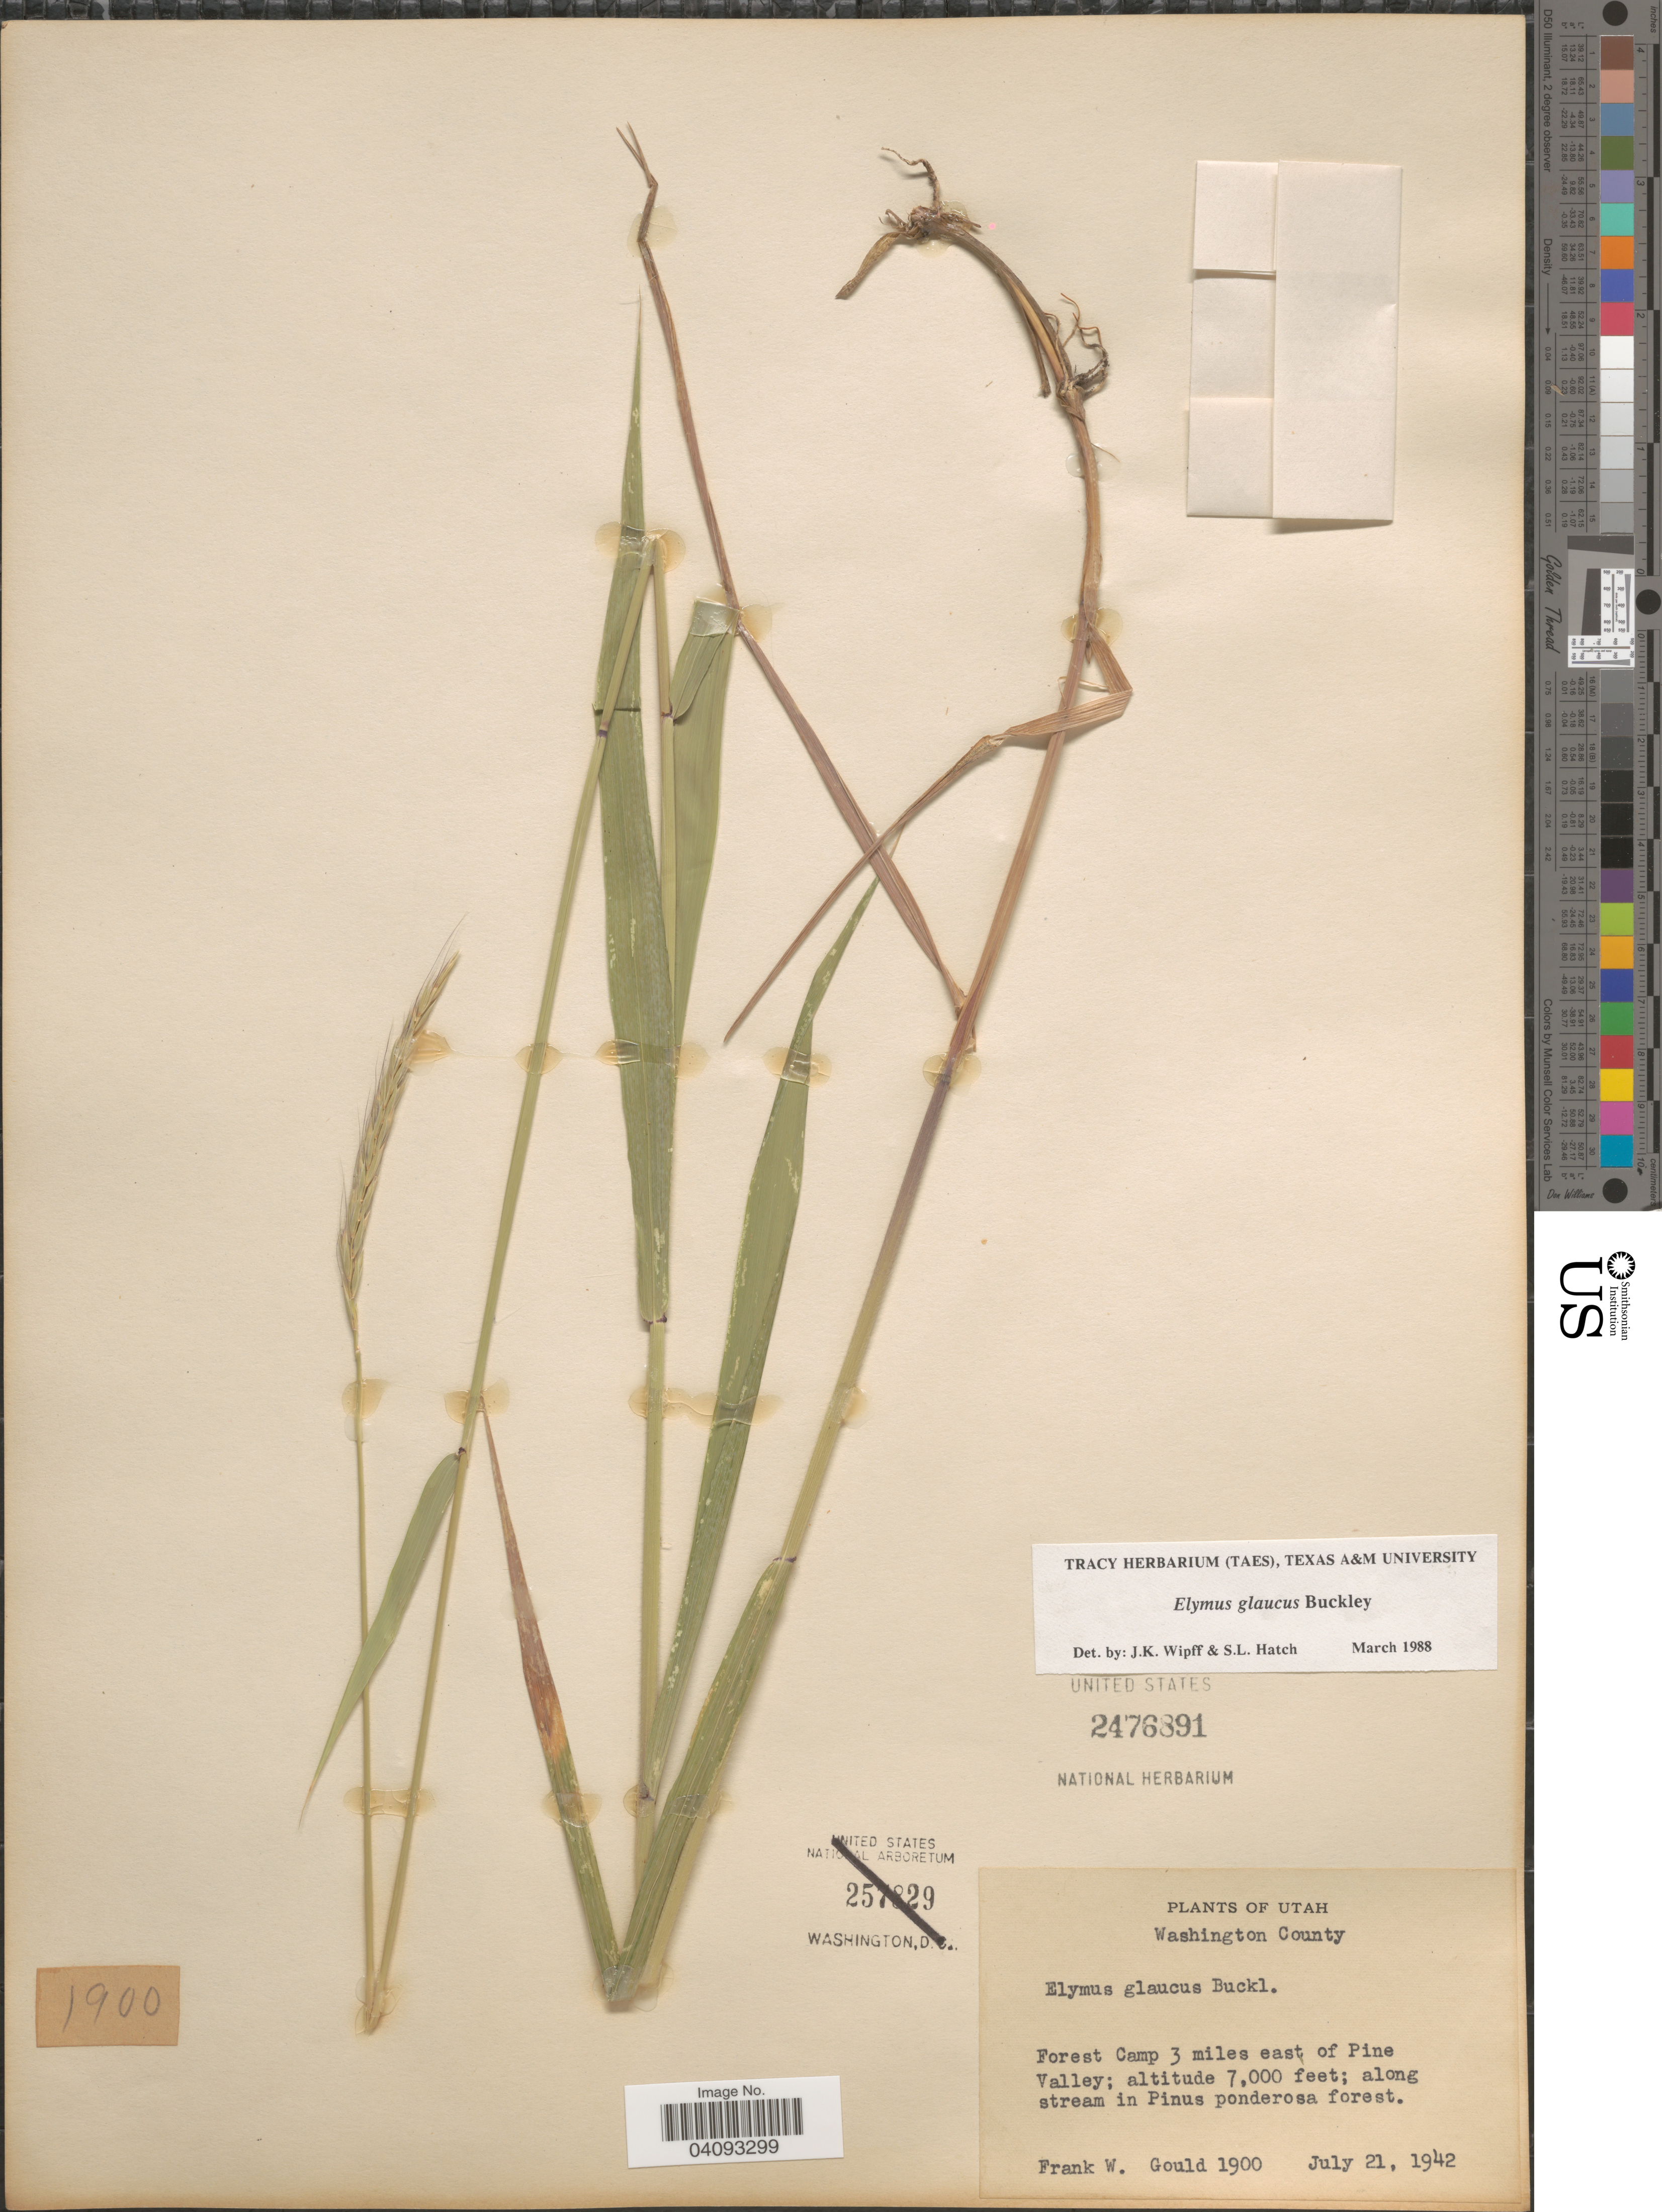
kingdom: Plantae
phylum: Tracheophyta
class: Liliopsida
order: Poales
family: Poaceae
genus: Elymus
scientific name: Elymus glaucus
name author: Buckley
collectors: F. W. Gould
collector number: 1900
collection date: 1942-07-21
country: United States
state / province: Utah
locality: Washington County. Forest Camp 3 miles east of Pine Valley.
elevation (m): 2134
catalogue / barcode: US 2476891